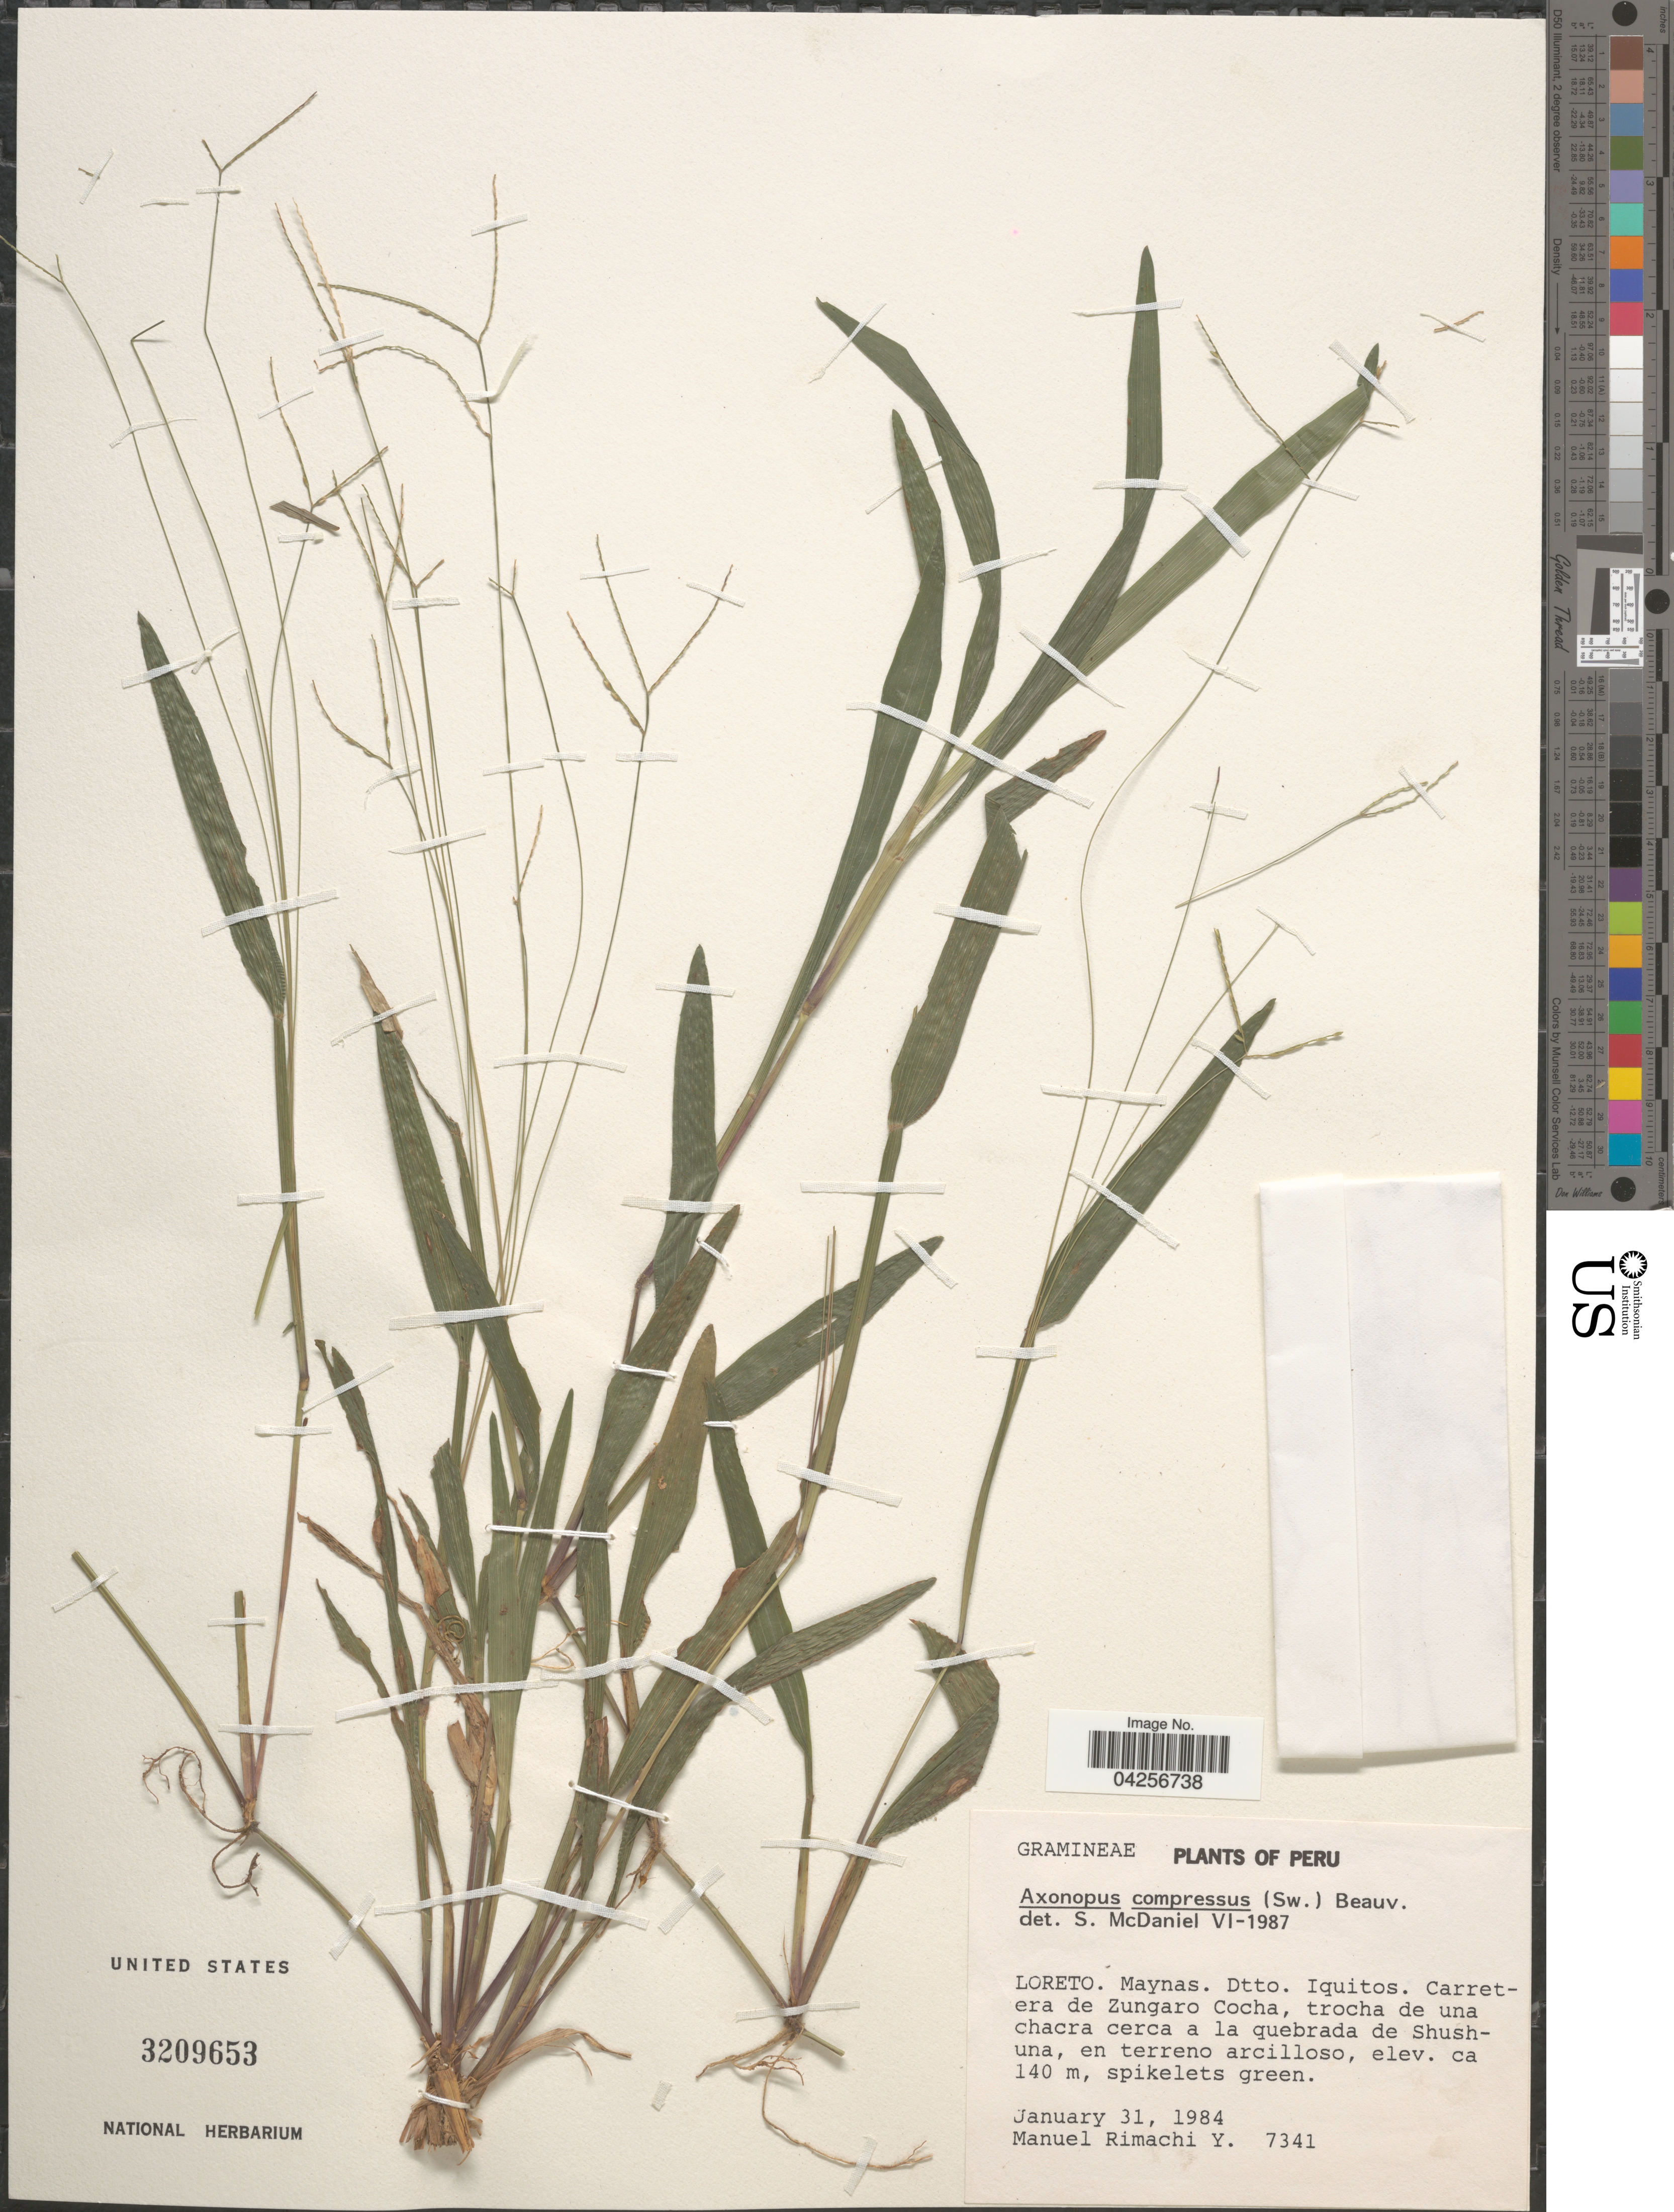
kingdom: Plantae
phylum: Tracheophyta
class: Liliopsida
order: Poales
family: Poaceae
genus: Axonopus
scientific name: Axonopus compressus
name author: (Sw.) P. Beauv.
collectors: M. Rimachi Y.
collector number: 7341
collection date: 1984-01-31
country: Peru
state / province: Loreto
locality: Maynas. Dtto. Iquitos. Carretera de Zungaro Cocha, trocha de una chacra cerca a la quebrada de Shushuna, en terreno arcilloso.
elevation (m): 140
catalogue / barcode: US 3209653